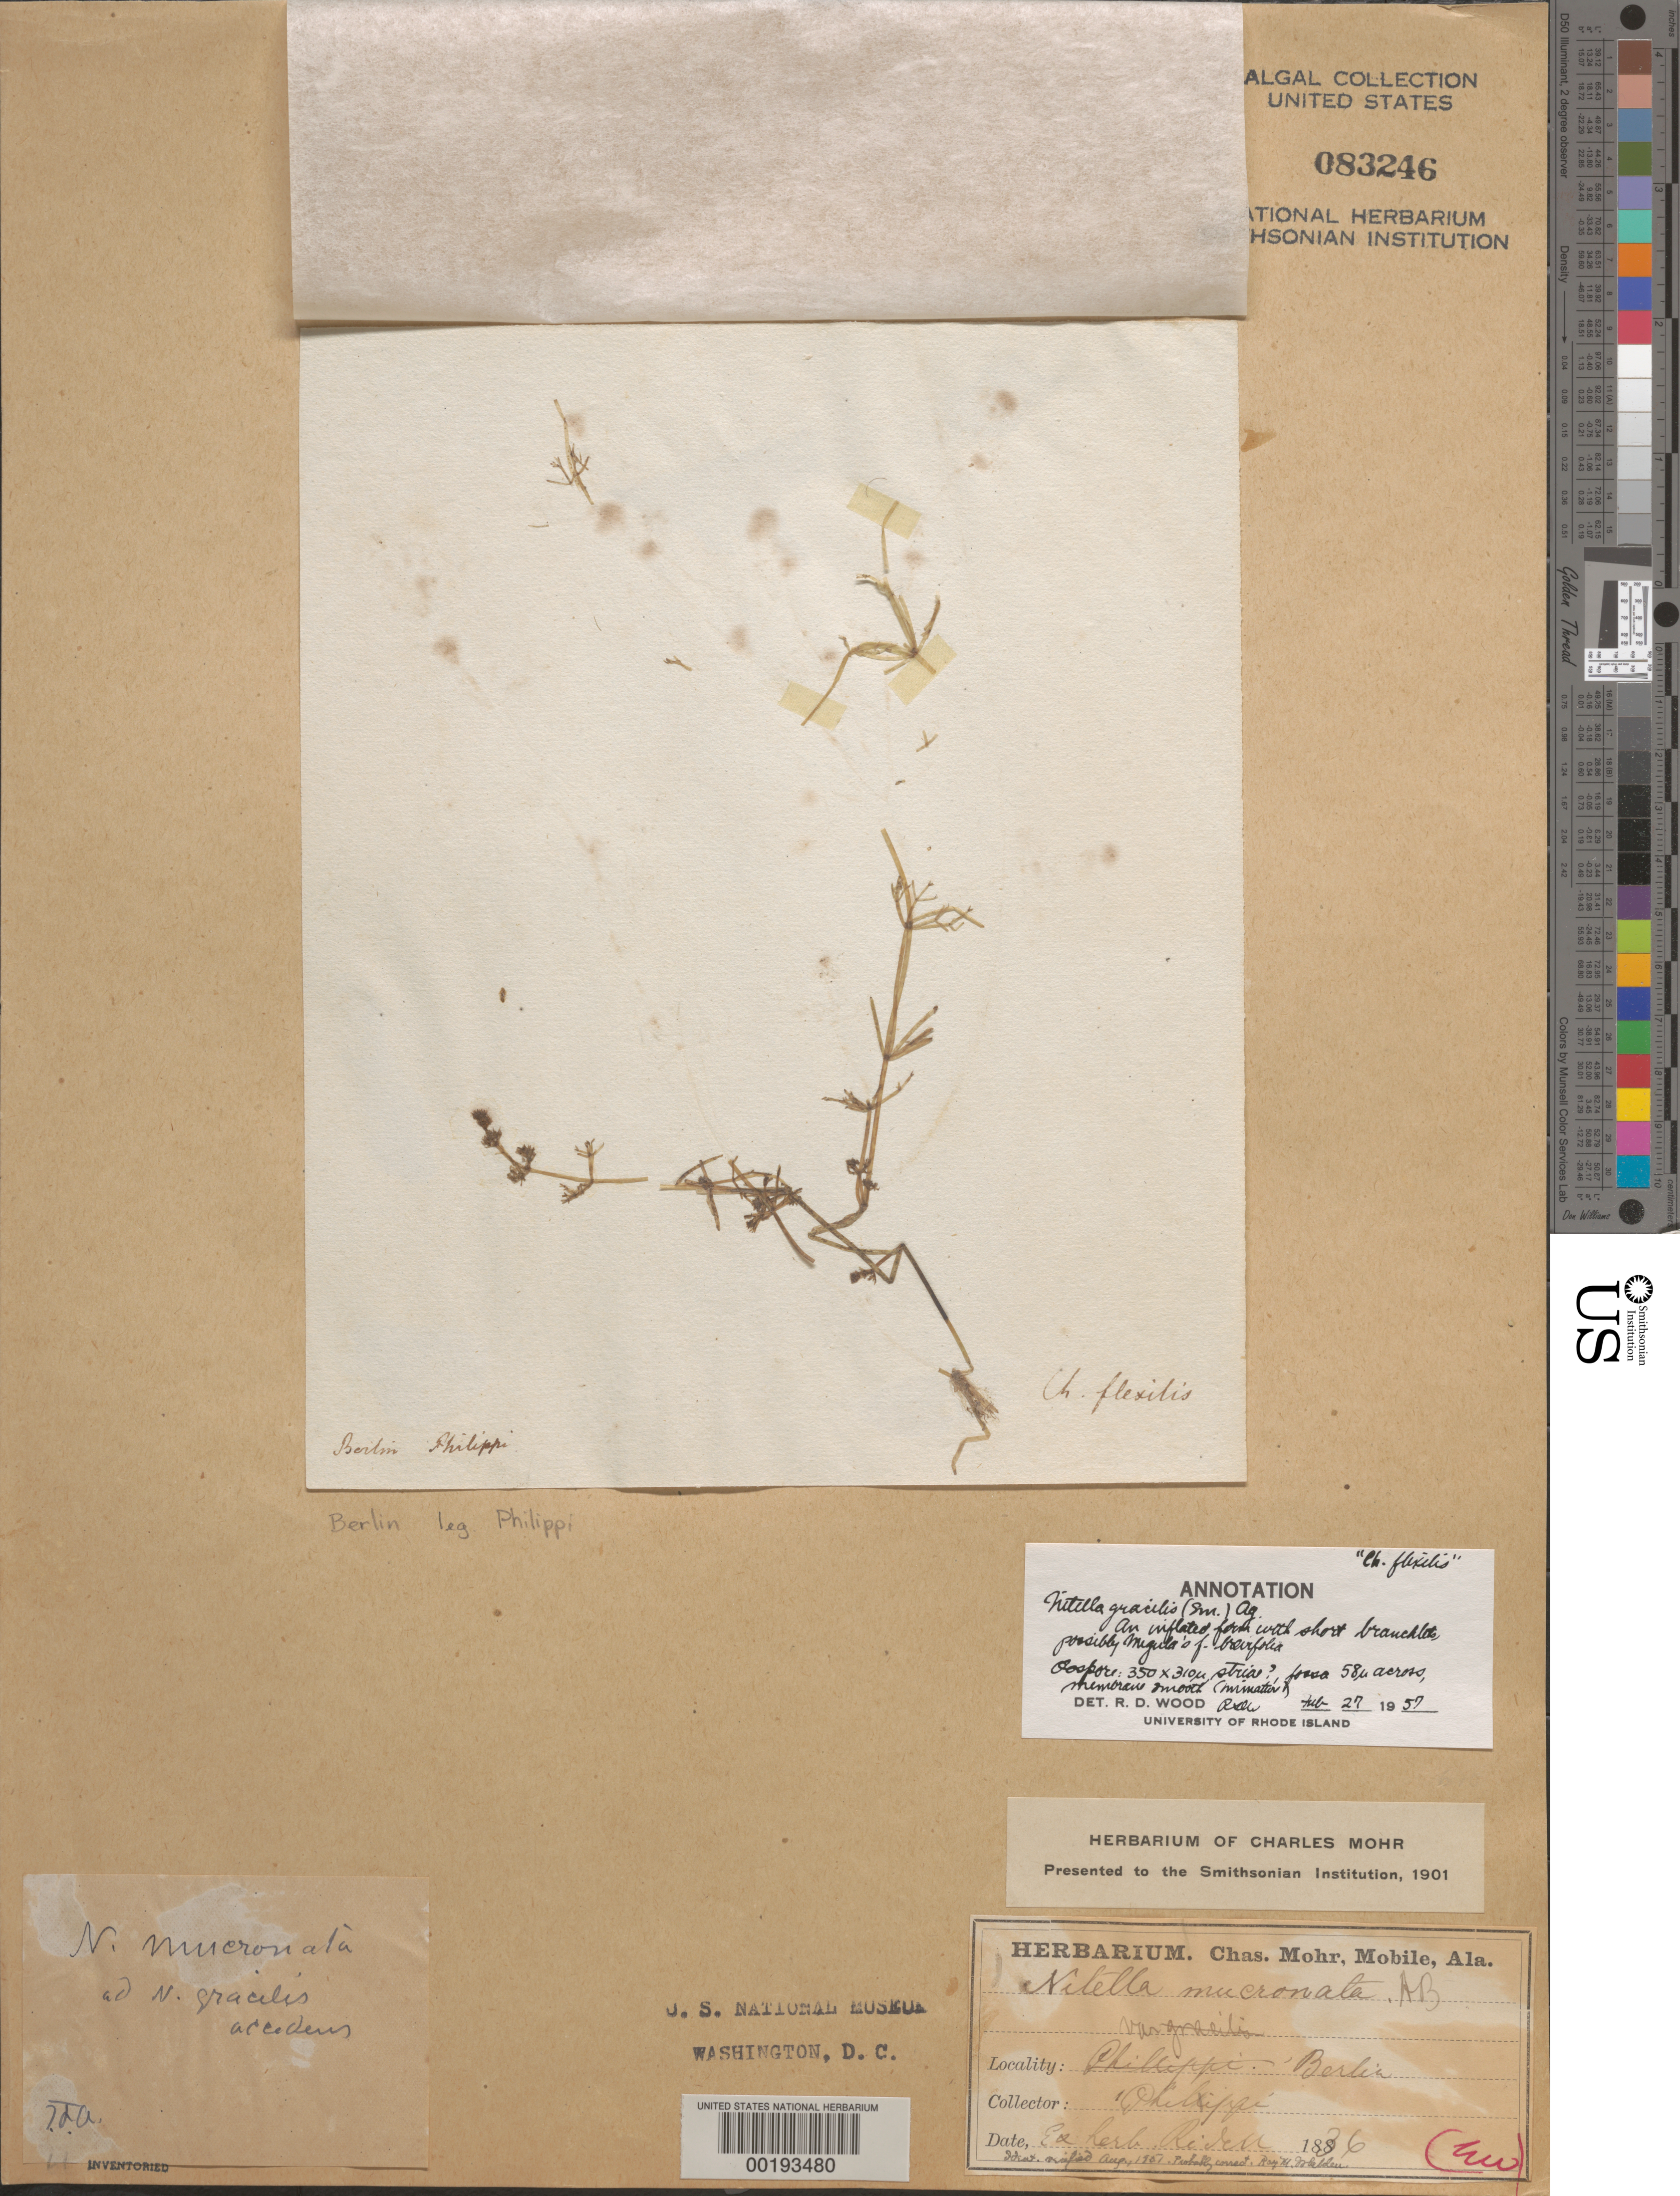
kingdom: Plantae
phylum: Charophyta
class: Charophyceae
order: Charales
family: Characeae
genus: Nitella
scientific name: Nitella gracilis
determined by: Wood, R. D.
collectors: R. A. Philippi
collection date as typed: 1836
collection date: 1836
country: Germany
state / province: Berlin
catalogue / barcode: US 83246